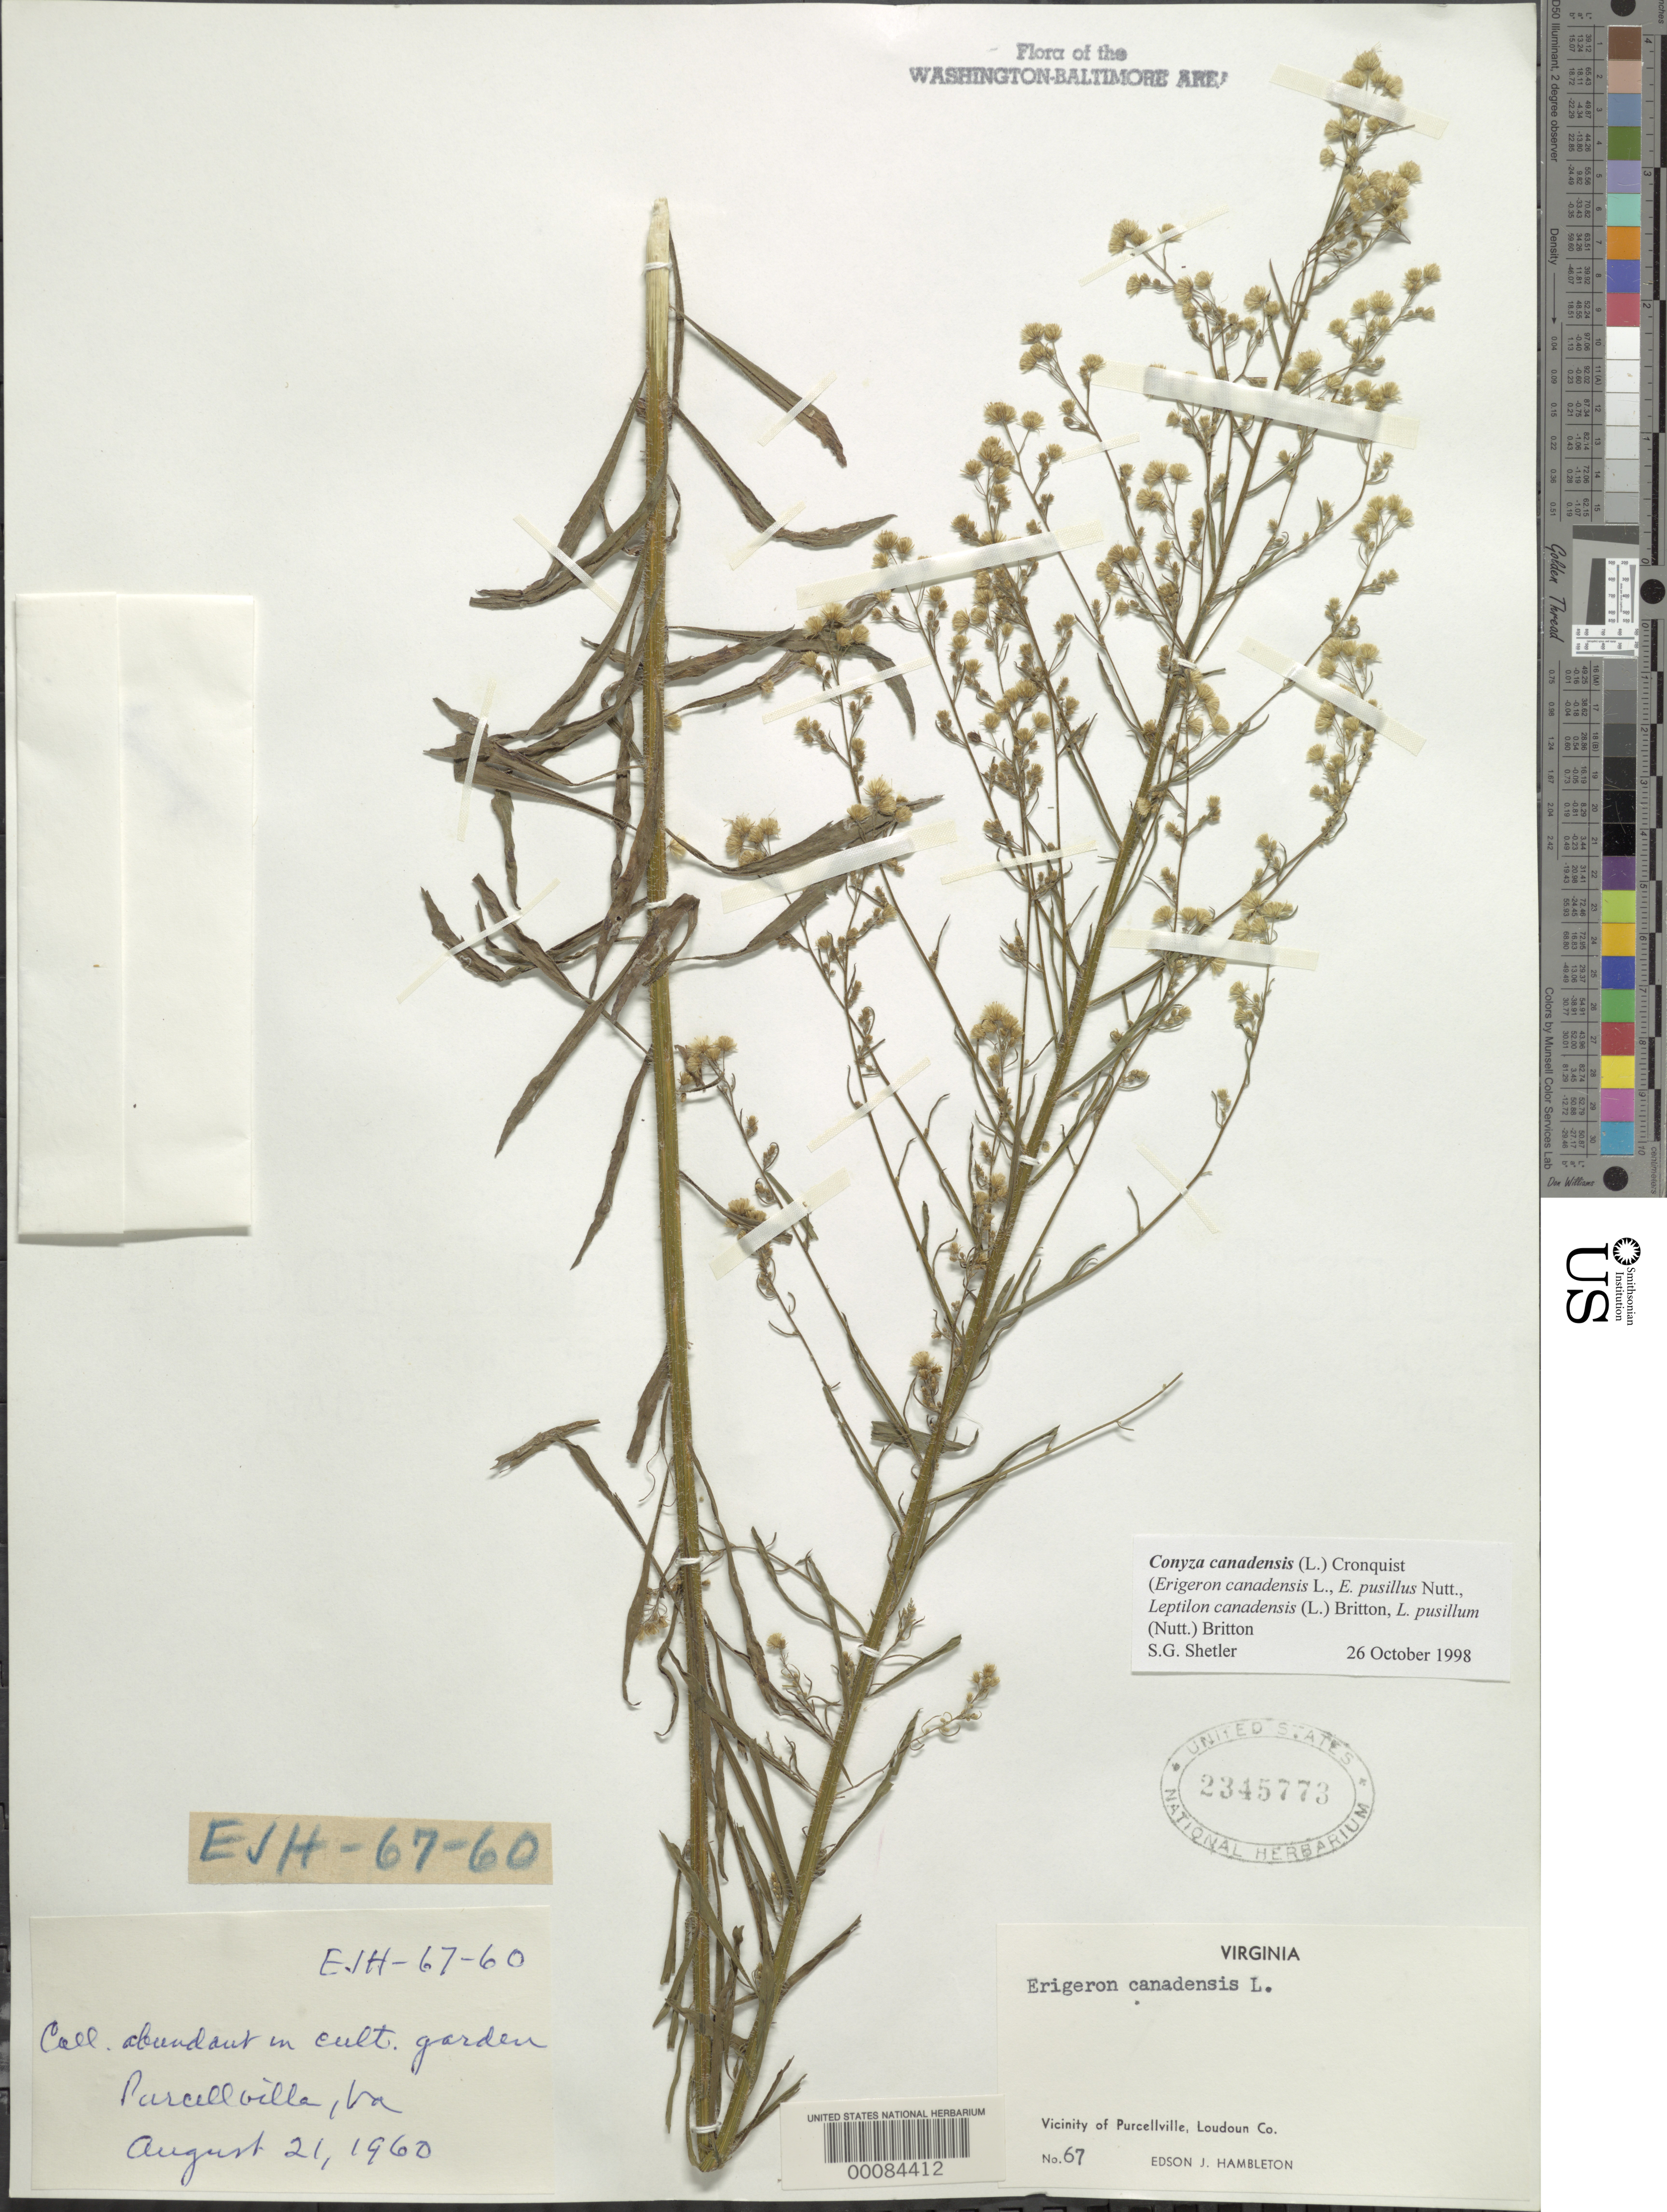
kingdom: Plantae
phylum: Tracheophyta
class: Magnoliopsida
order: Asterales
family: Asteraceae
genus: Conyza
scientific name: Conyza canadensis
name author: (L.) Cronq.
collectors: E. Hambleton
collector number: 67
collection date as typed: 21 Aug 1960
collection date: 1960-08-21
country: United States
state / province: Virginia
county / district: Loudoun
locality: Purcellville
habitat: Cult. garden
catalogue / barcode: US 2345773